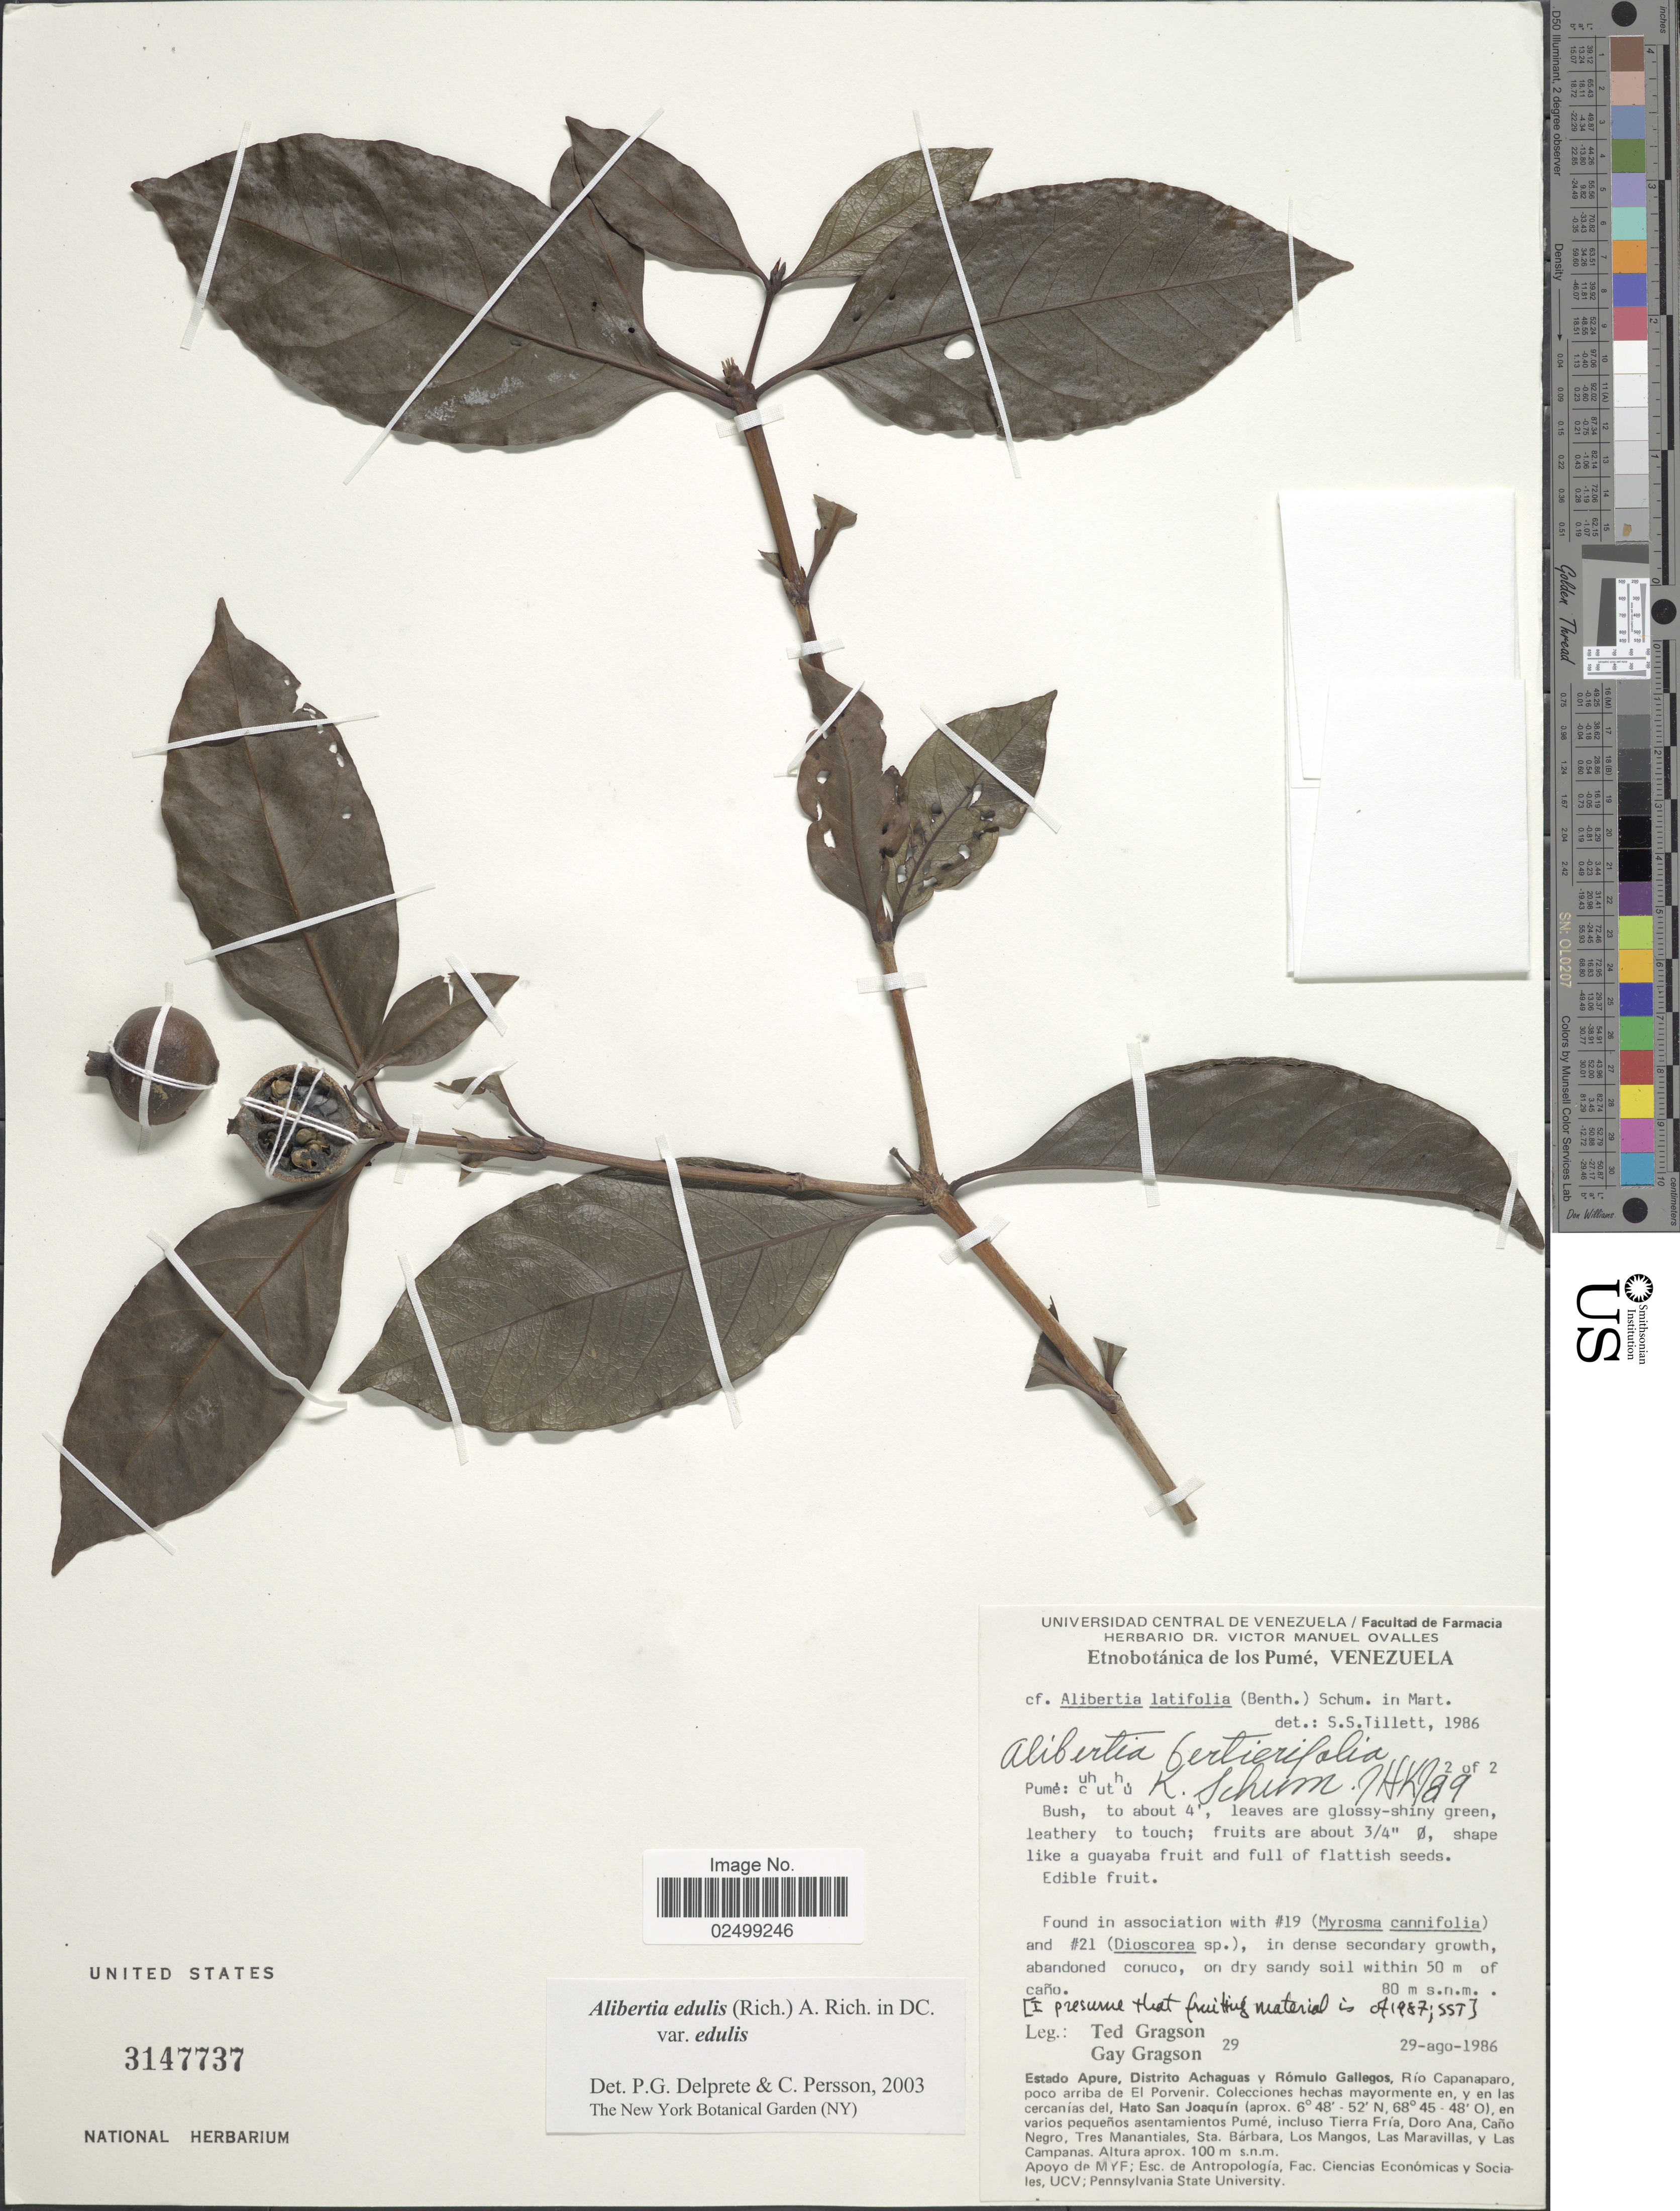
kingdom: Plantae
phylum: Tracheophyta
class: Magnoliopsida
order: Gentianales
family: Rubiaceae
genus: Alibertia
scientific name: Alibertia edulis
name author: (Rich.) A. Rich. ex DC.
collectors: T. Gragson & G. Gragson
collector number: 29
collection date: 1986-08-29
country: Venezuela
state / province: Apure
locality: Distrito Achaguas y Rómulo Gallegos, Río Capanaparo, poco arriba de El Porvenir. Colecciones hechas mayormente en y en las cercanías del, Hato San Joaquín, en varios pequeños asentamientos Pumé, incluso Tierra Fría, Doro Ana, Caño Negro, Tres Manatiales, Sta Bárbara, Los Mangos, Las Maravillas, y Las Campanas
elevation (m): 80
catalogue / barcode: US 3147737